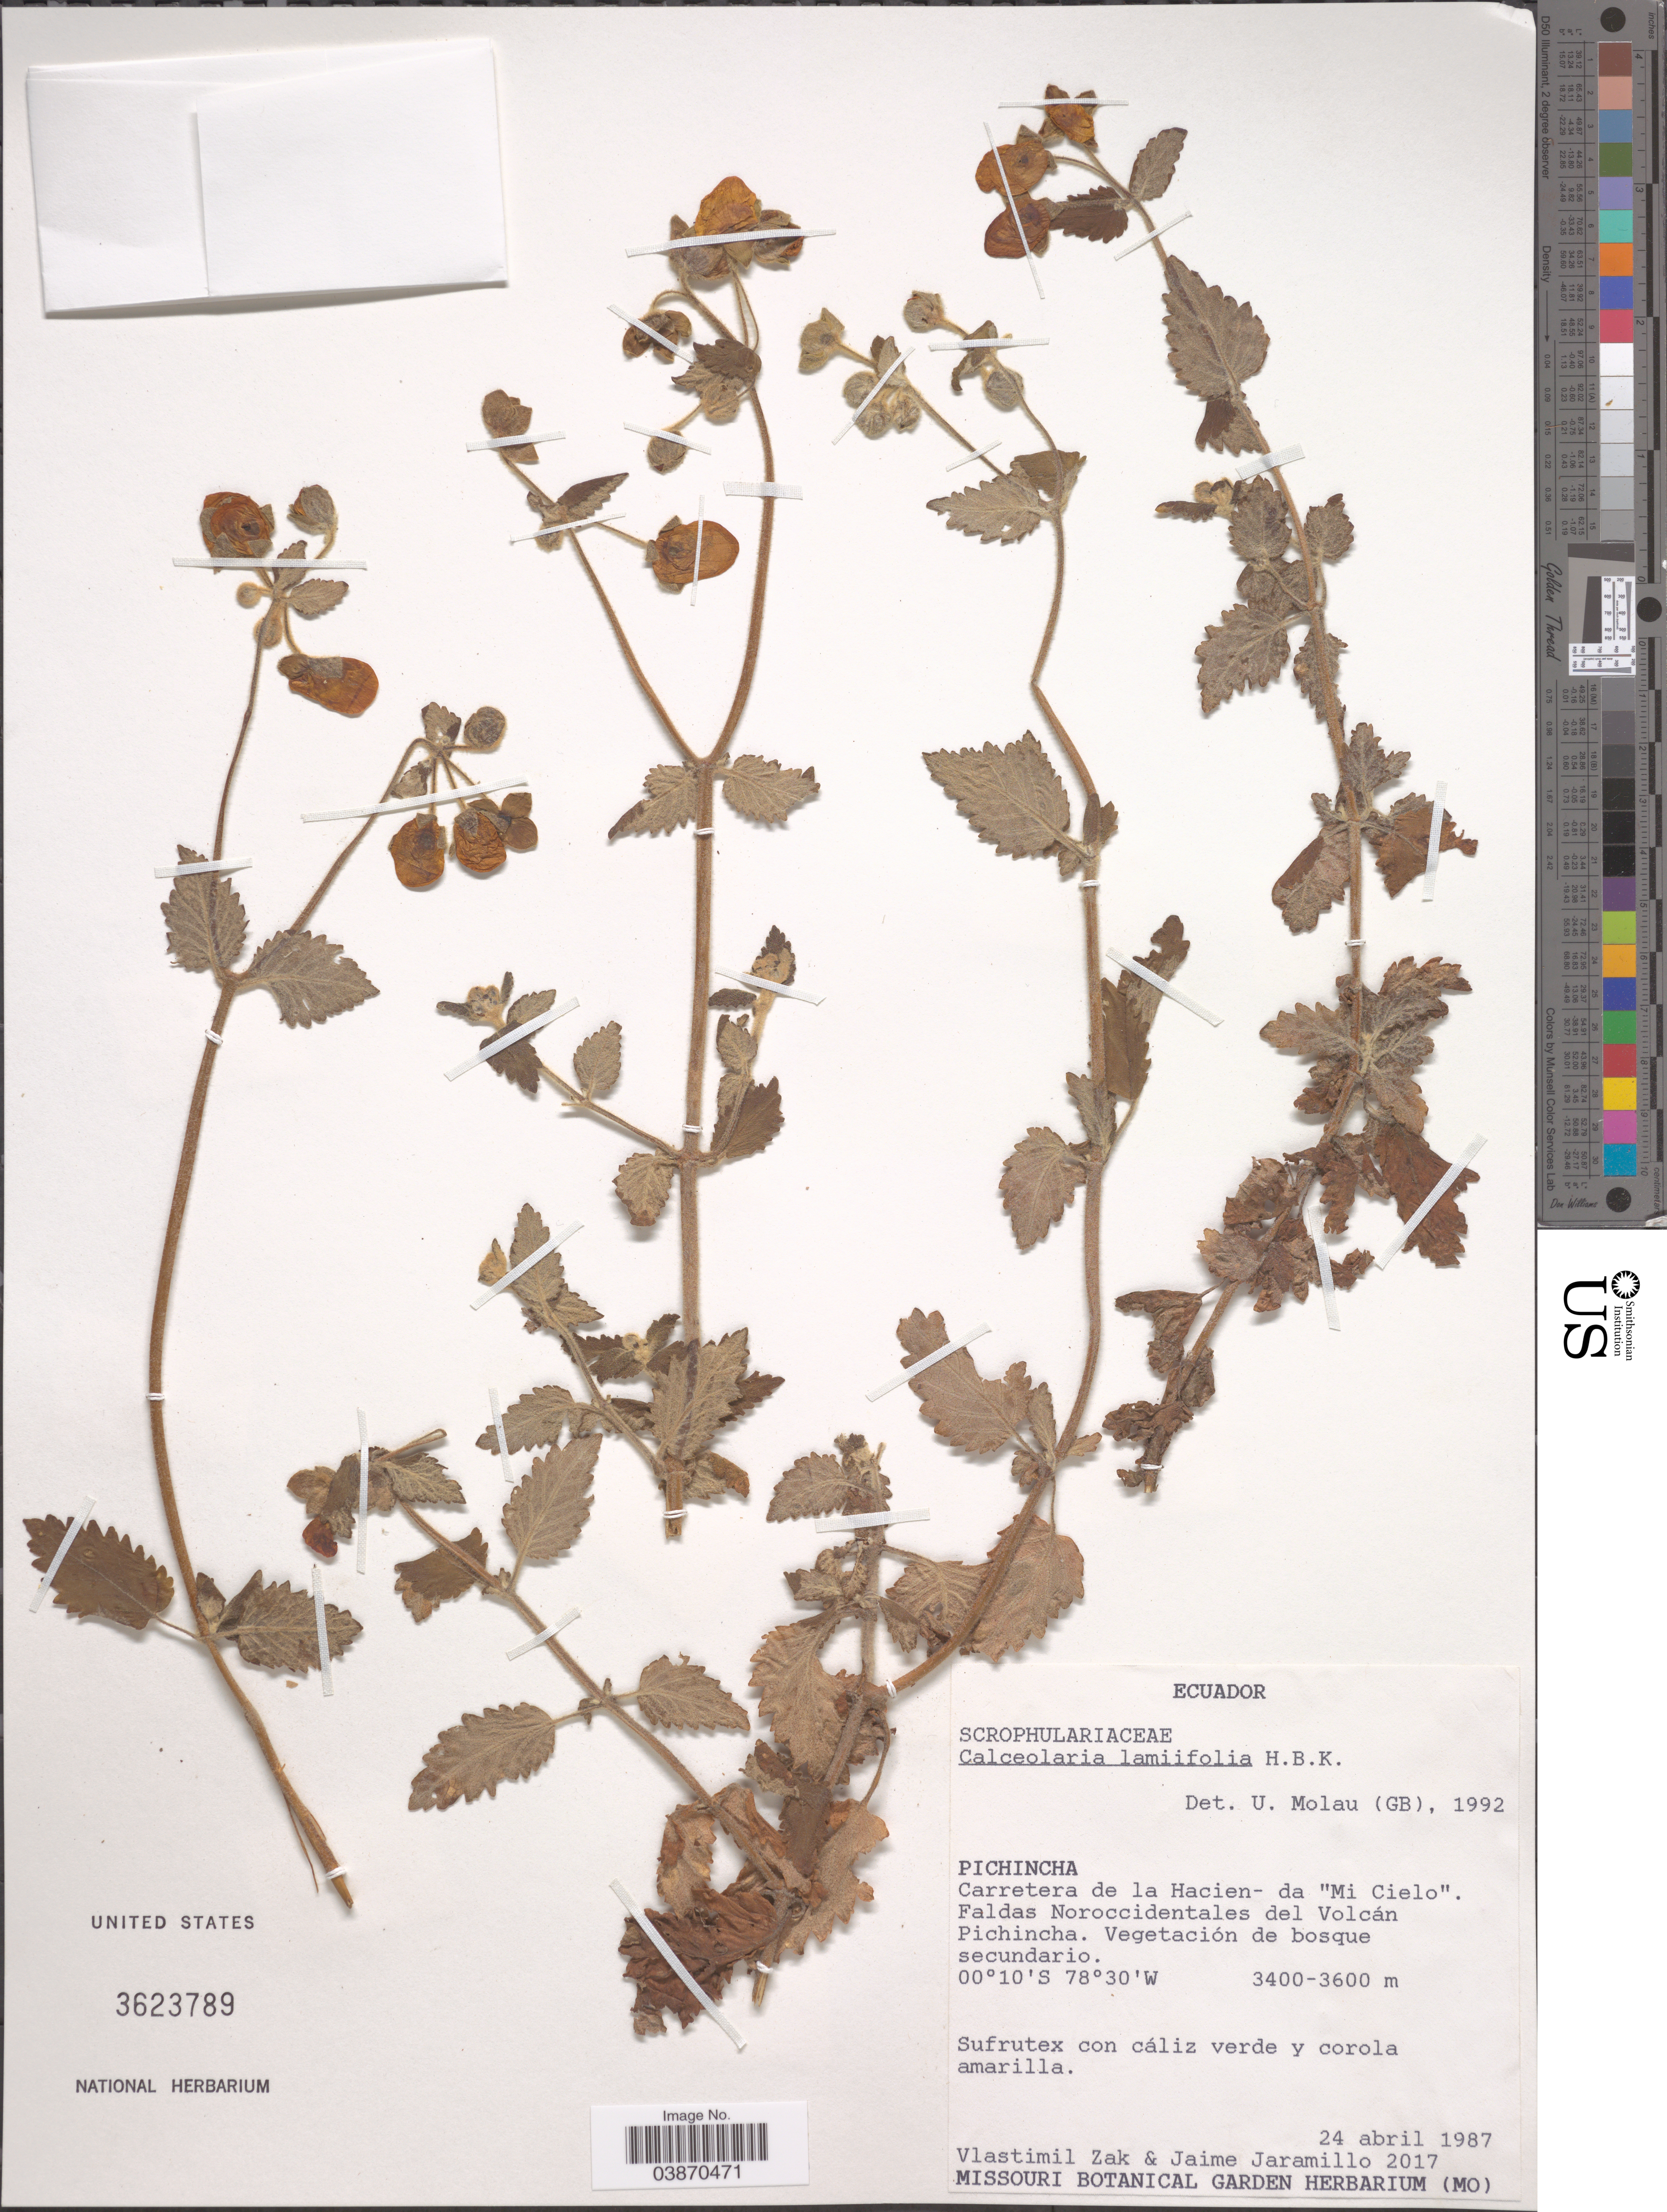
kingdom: Plantae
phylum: Tracheophyta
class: Magnoliopsida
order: Lamiales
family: Calceolariaceae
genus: Calceolaria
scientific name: Calceolaria lamiifolia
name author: Kunth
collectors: V. Zak & J. Jaramillo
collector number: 2017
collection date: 1987-04-24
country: Ecuador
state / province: Pichincha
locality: Carretera de la Hacien- da 'Mi Cielo'. Faldas Noroccidentales del Volcán Pichincha.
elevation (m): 3400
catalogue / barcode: US 3623789